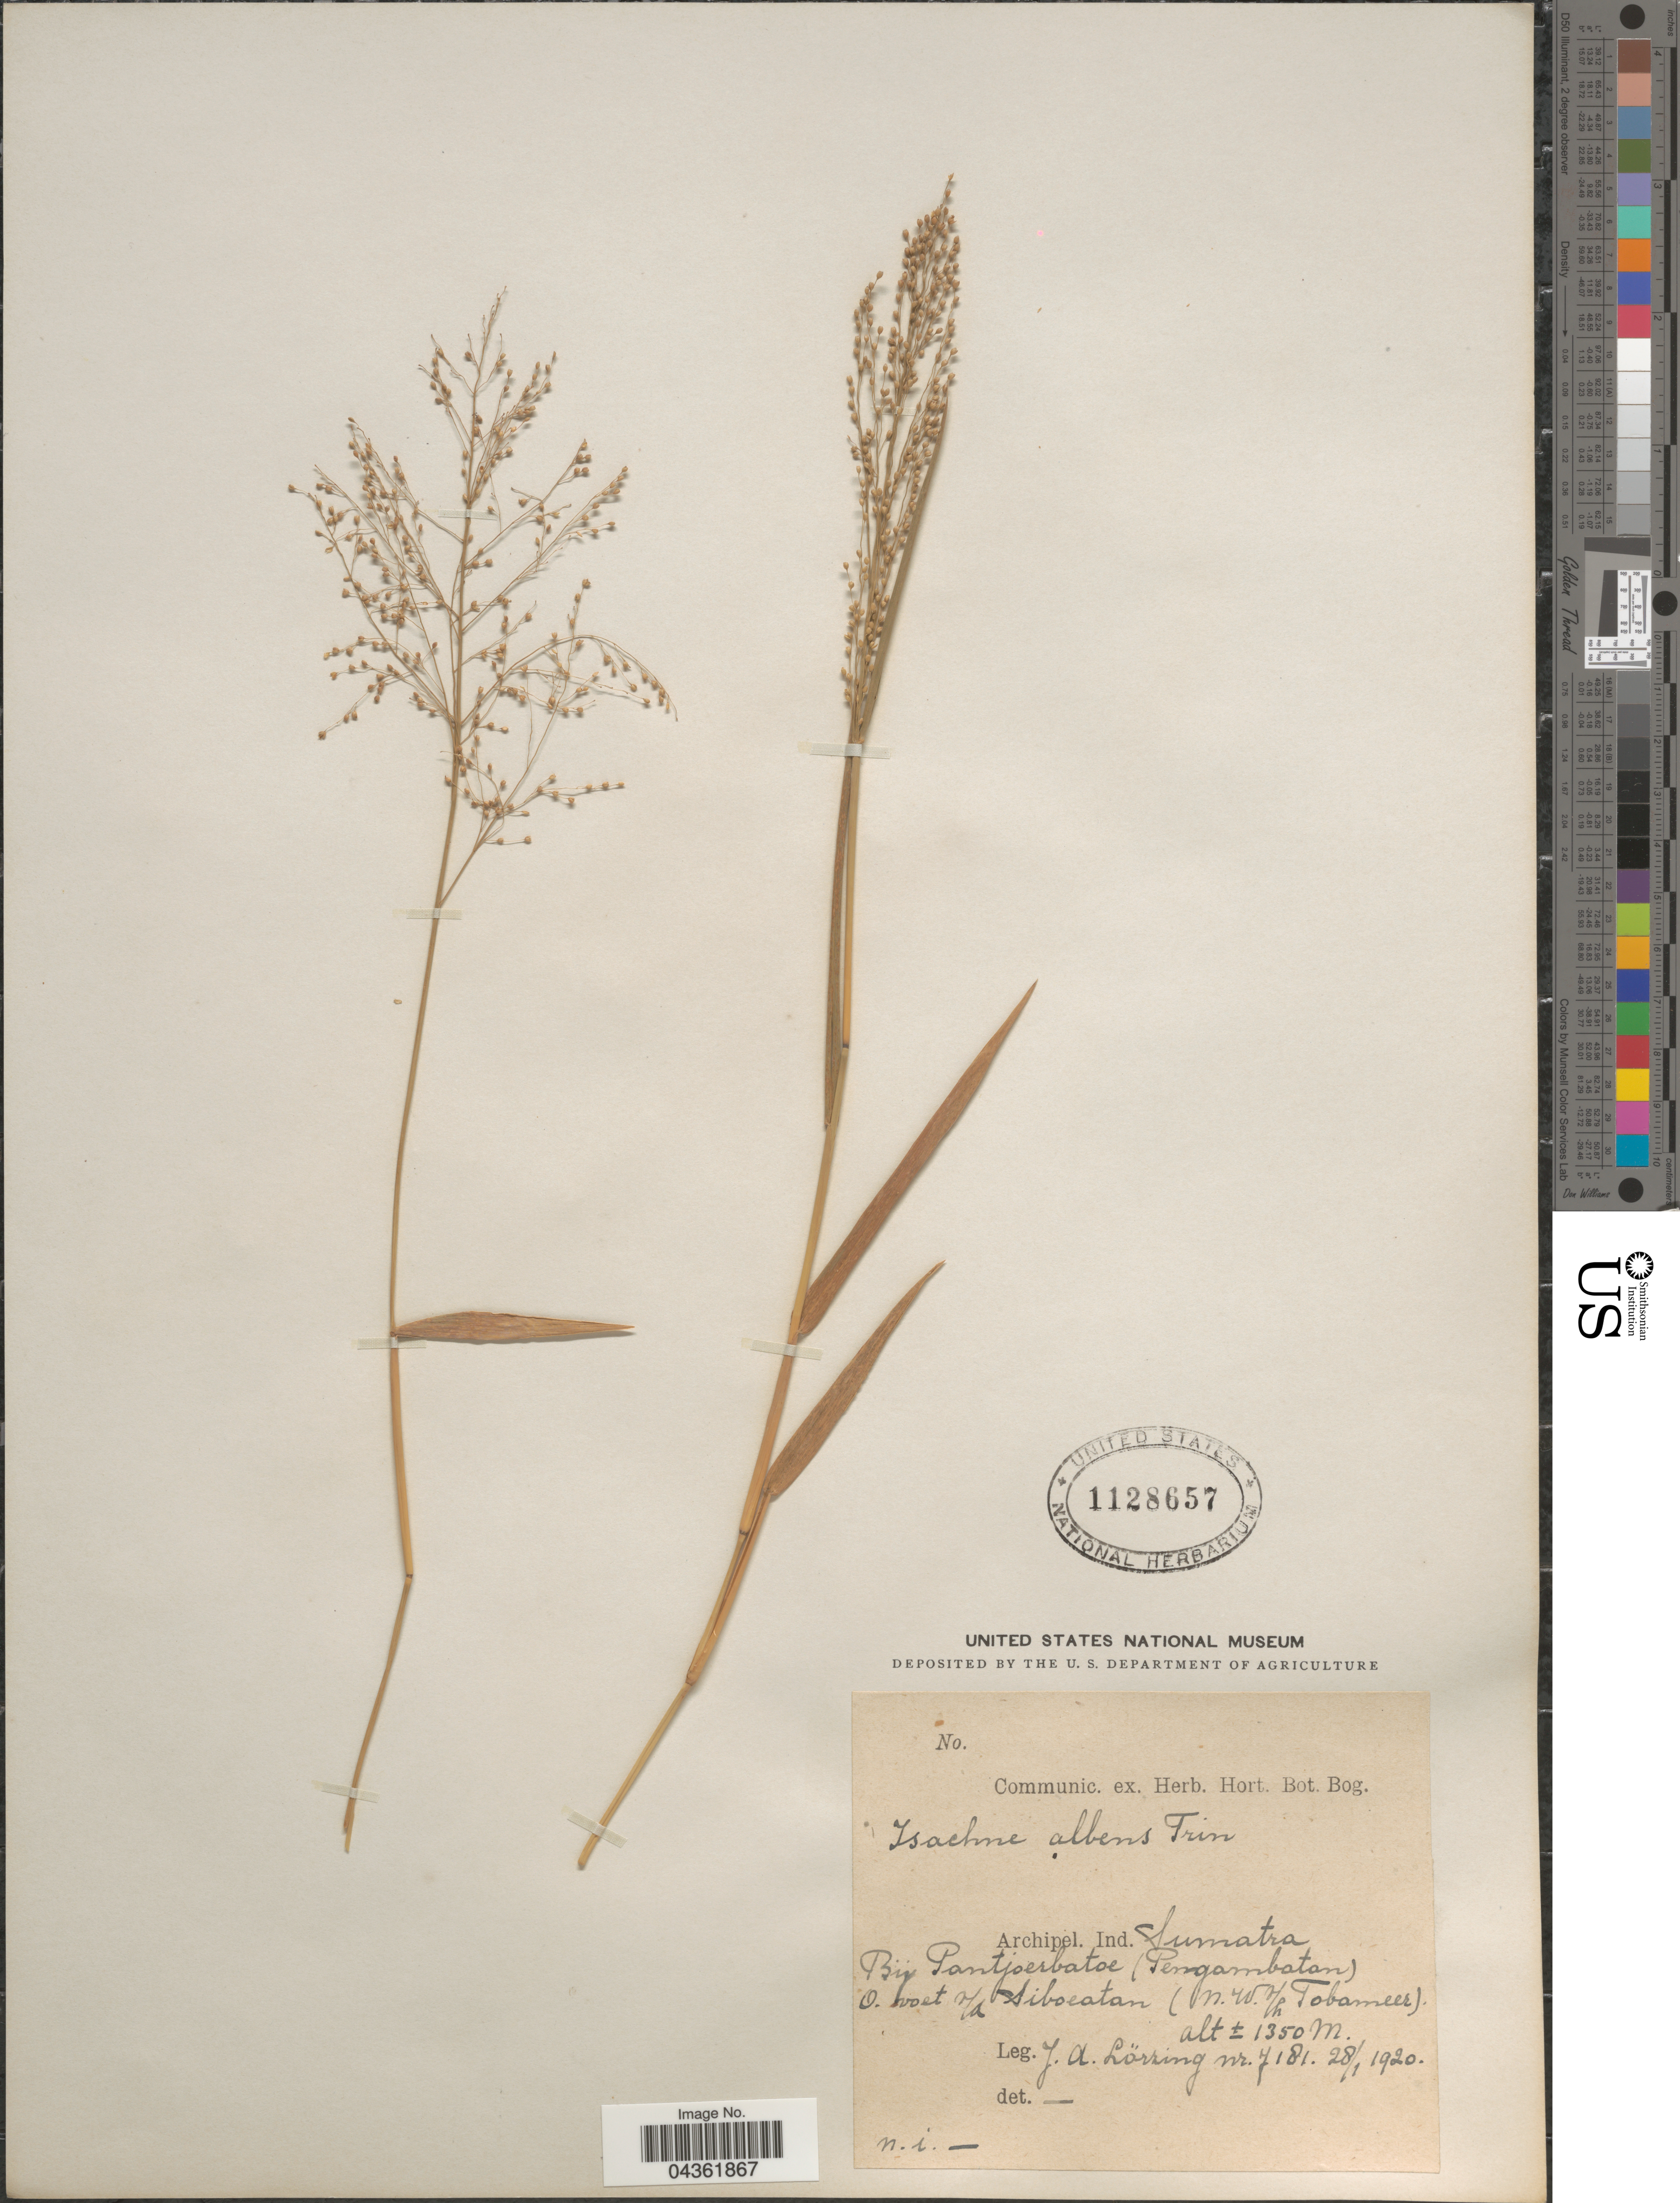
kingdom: Plantae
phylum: Tracheophyta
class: Liliopsida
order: Poales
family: Poaceae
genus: Isachne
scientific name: Isachne albens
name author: Trin.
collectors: J. Lorzing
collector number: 7181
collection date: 1920-01-28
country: Indonesia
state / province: Sumatra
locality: Archipel. Ind. Sumatra. Bij Pantjoerbatoe (Pengambatan). O. voet v/d Siboeatan (N.W. v/h Tobameer).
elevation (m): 1350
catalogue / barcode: US 1128657